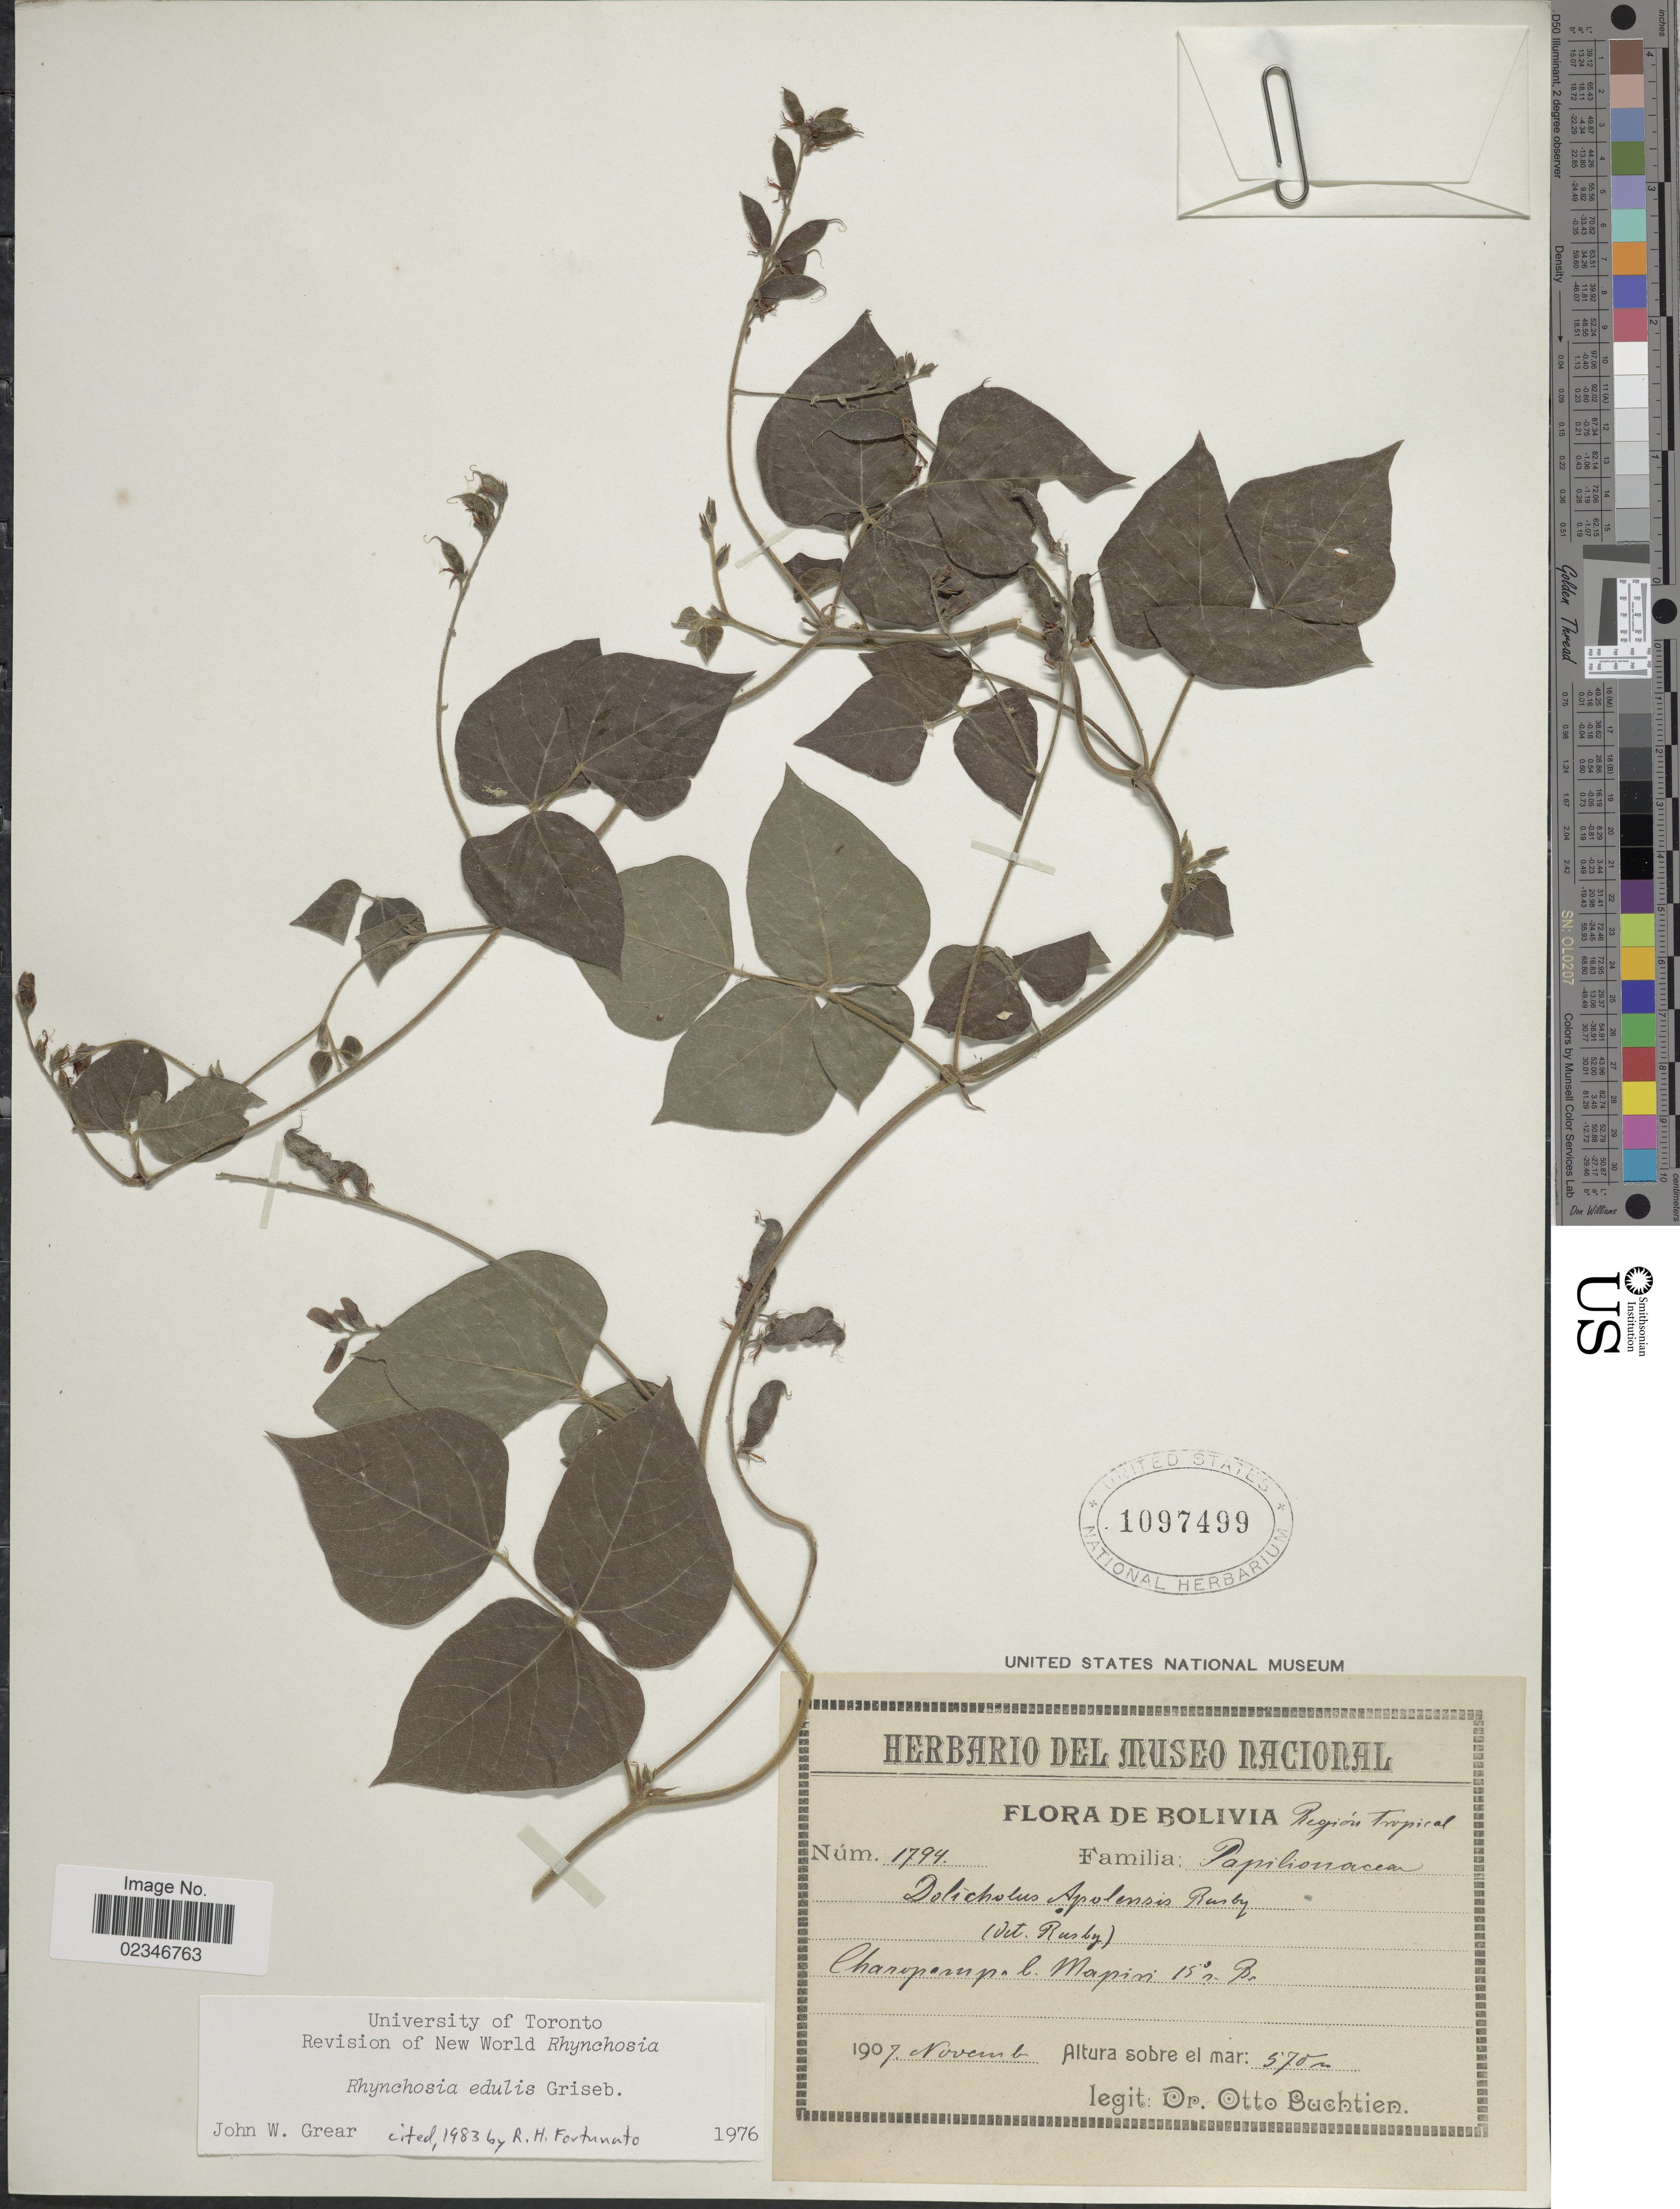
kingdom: Plantae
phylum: Tracheophyta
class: Magnoliopsida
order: Fabales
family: Fabaceae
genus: Rhynchosia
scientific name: Rhynchosia edulis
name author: Griseb.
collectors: O. Buchtien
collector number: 1794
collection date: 1907-11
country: Bolivia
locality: Charopampa bei Mapiri.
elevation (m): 570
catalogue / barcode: US 1097499